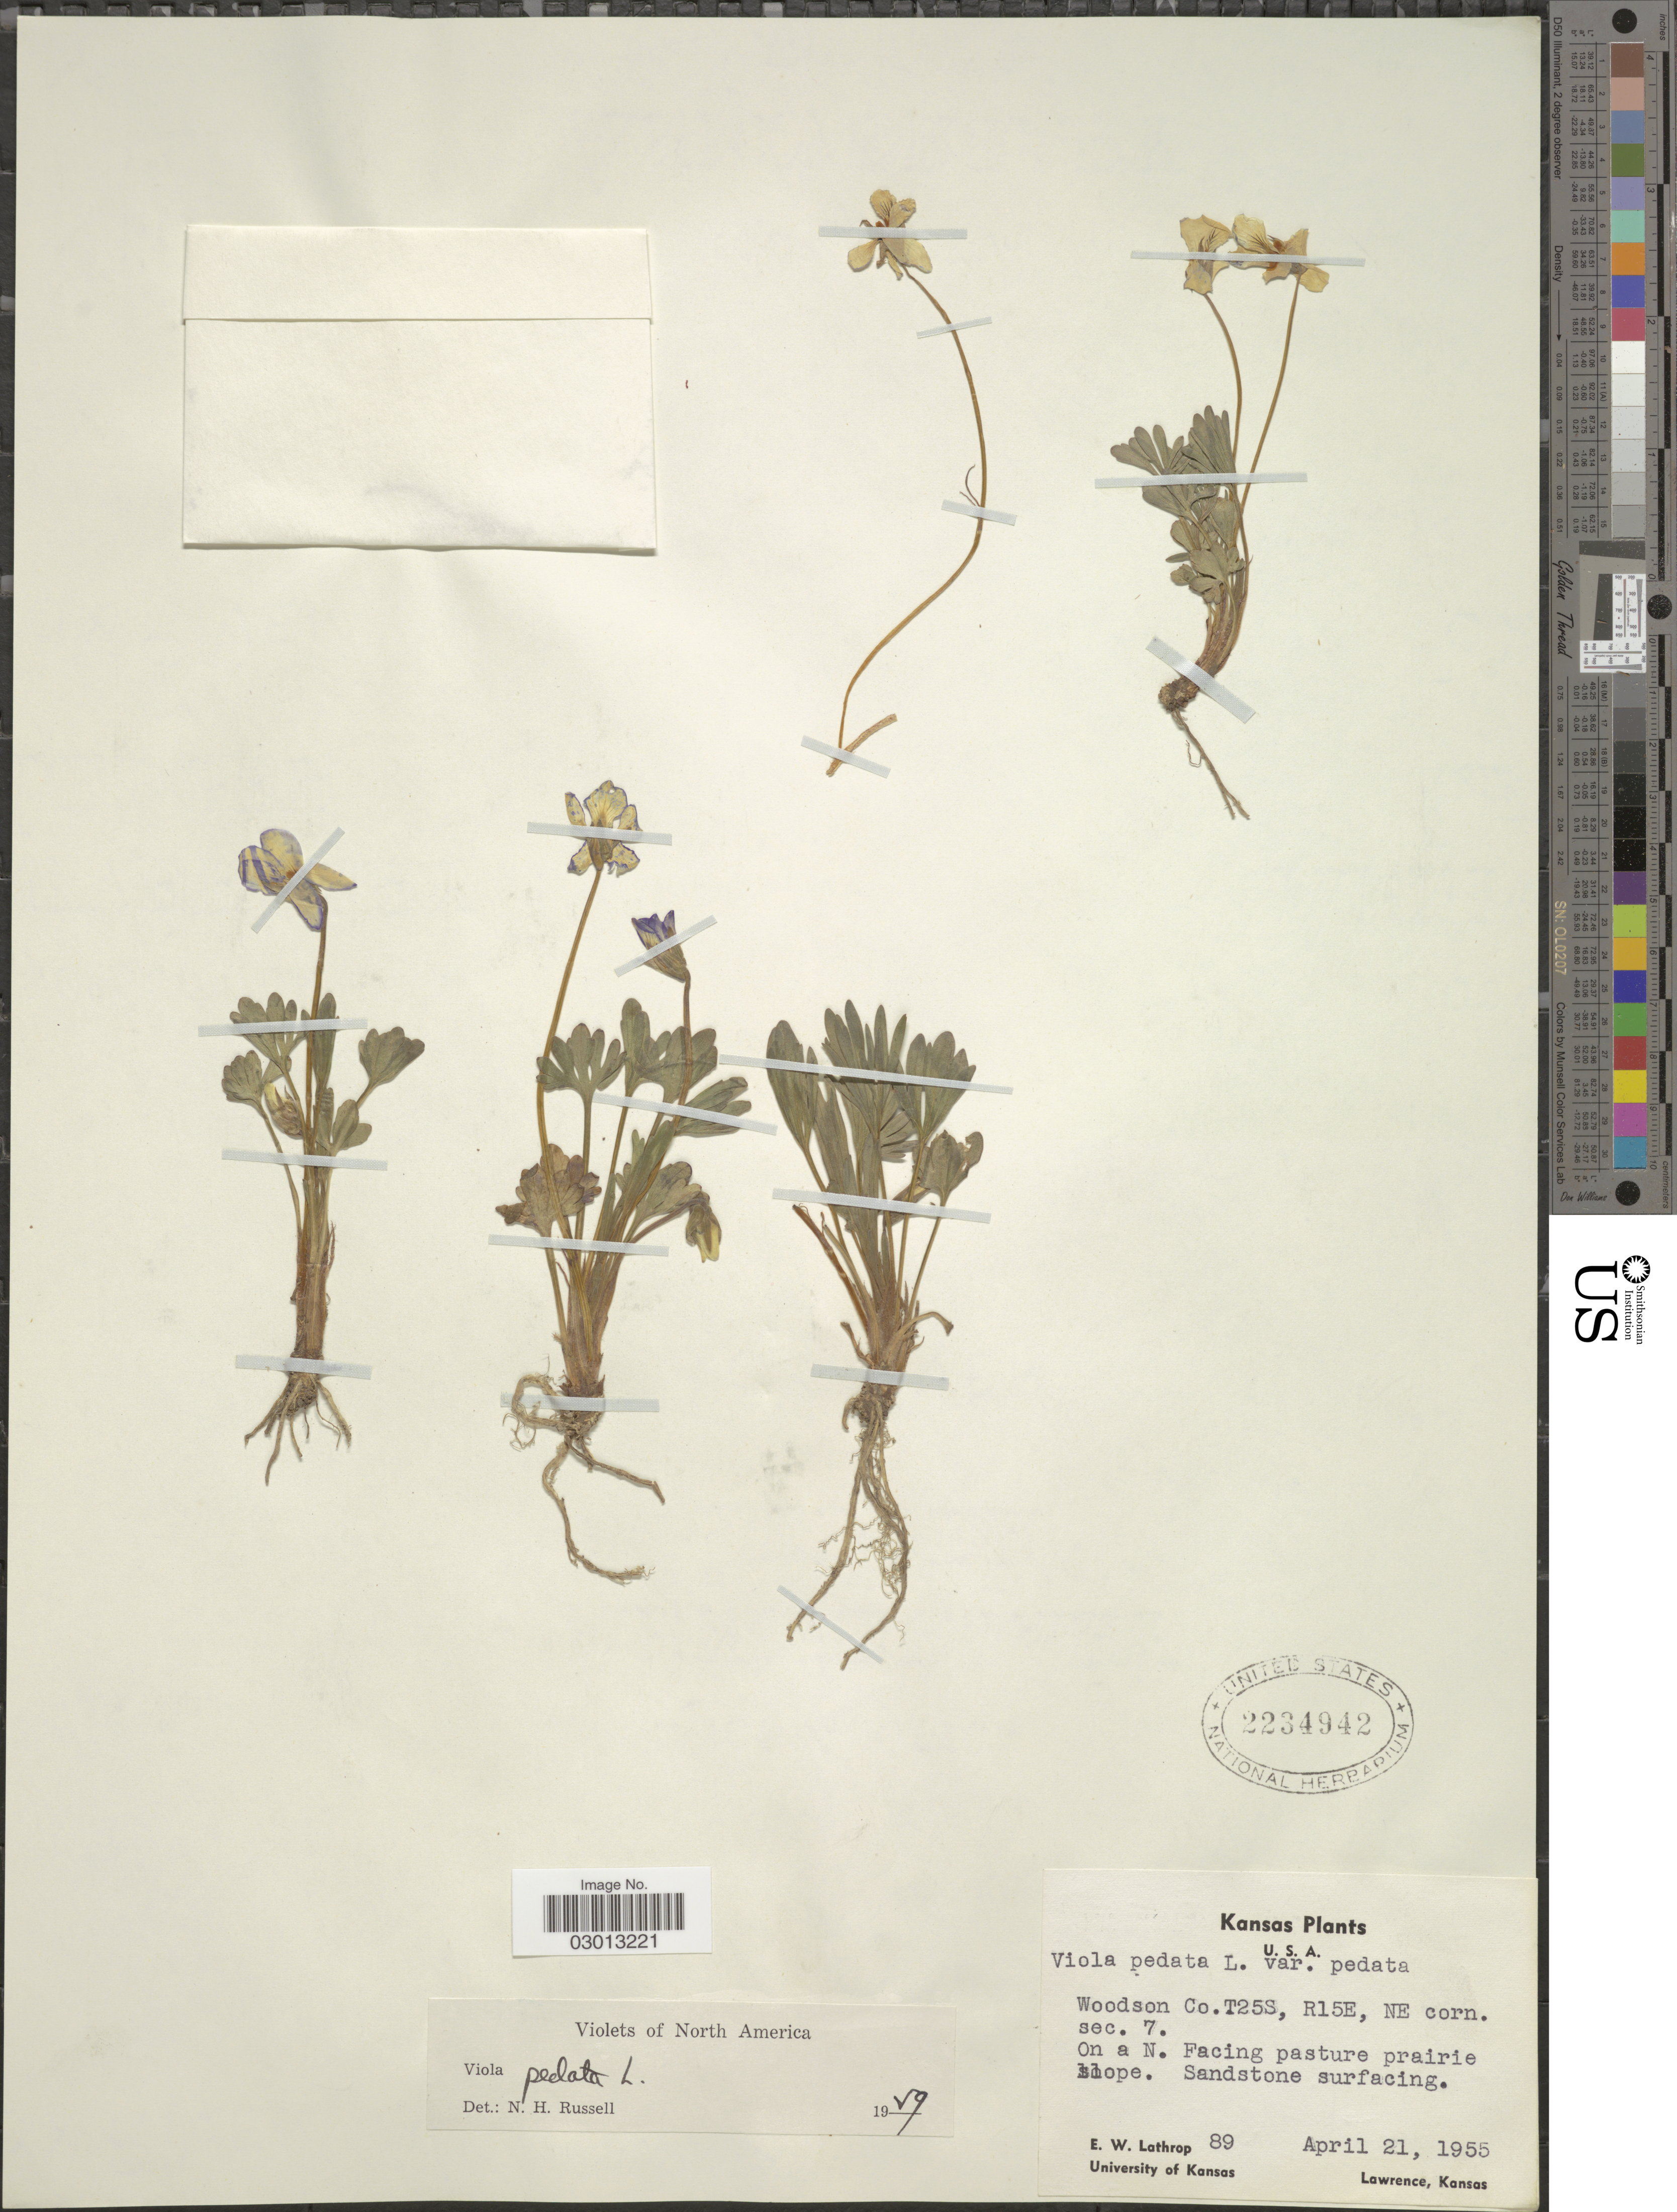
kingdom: Plantae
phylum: Tracheophyta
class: Magnoliopsida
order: Malpighiales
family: Violaceae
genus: Viola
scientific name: Viola pedata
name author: L.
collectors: E. W. Lathrop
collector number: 89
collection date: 1955-04-21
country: United States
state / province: Kansas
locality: Woodson Co. T25S, R15E, NE corn. Sec. 7.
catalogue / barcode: US 2234942